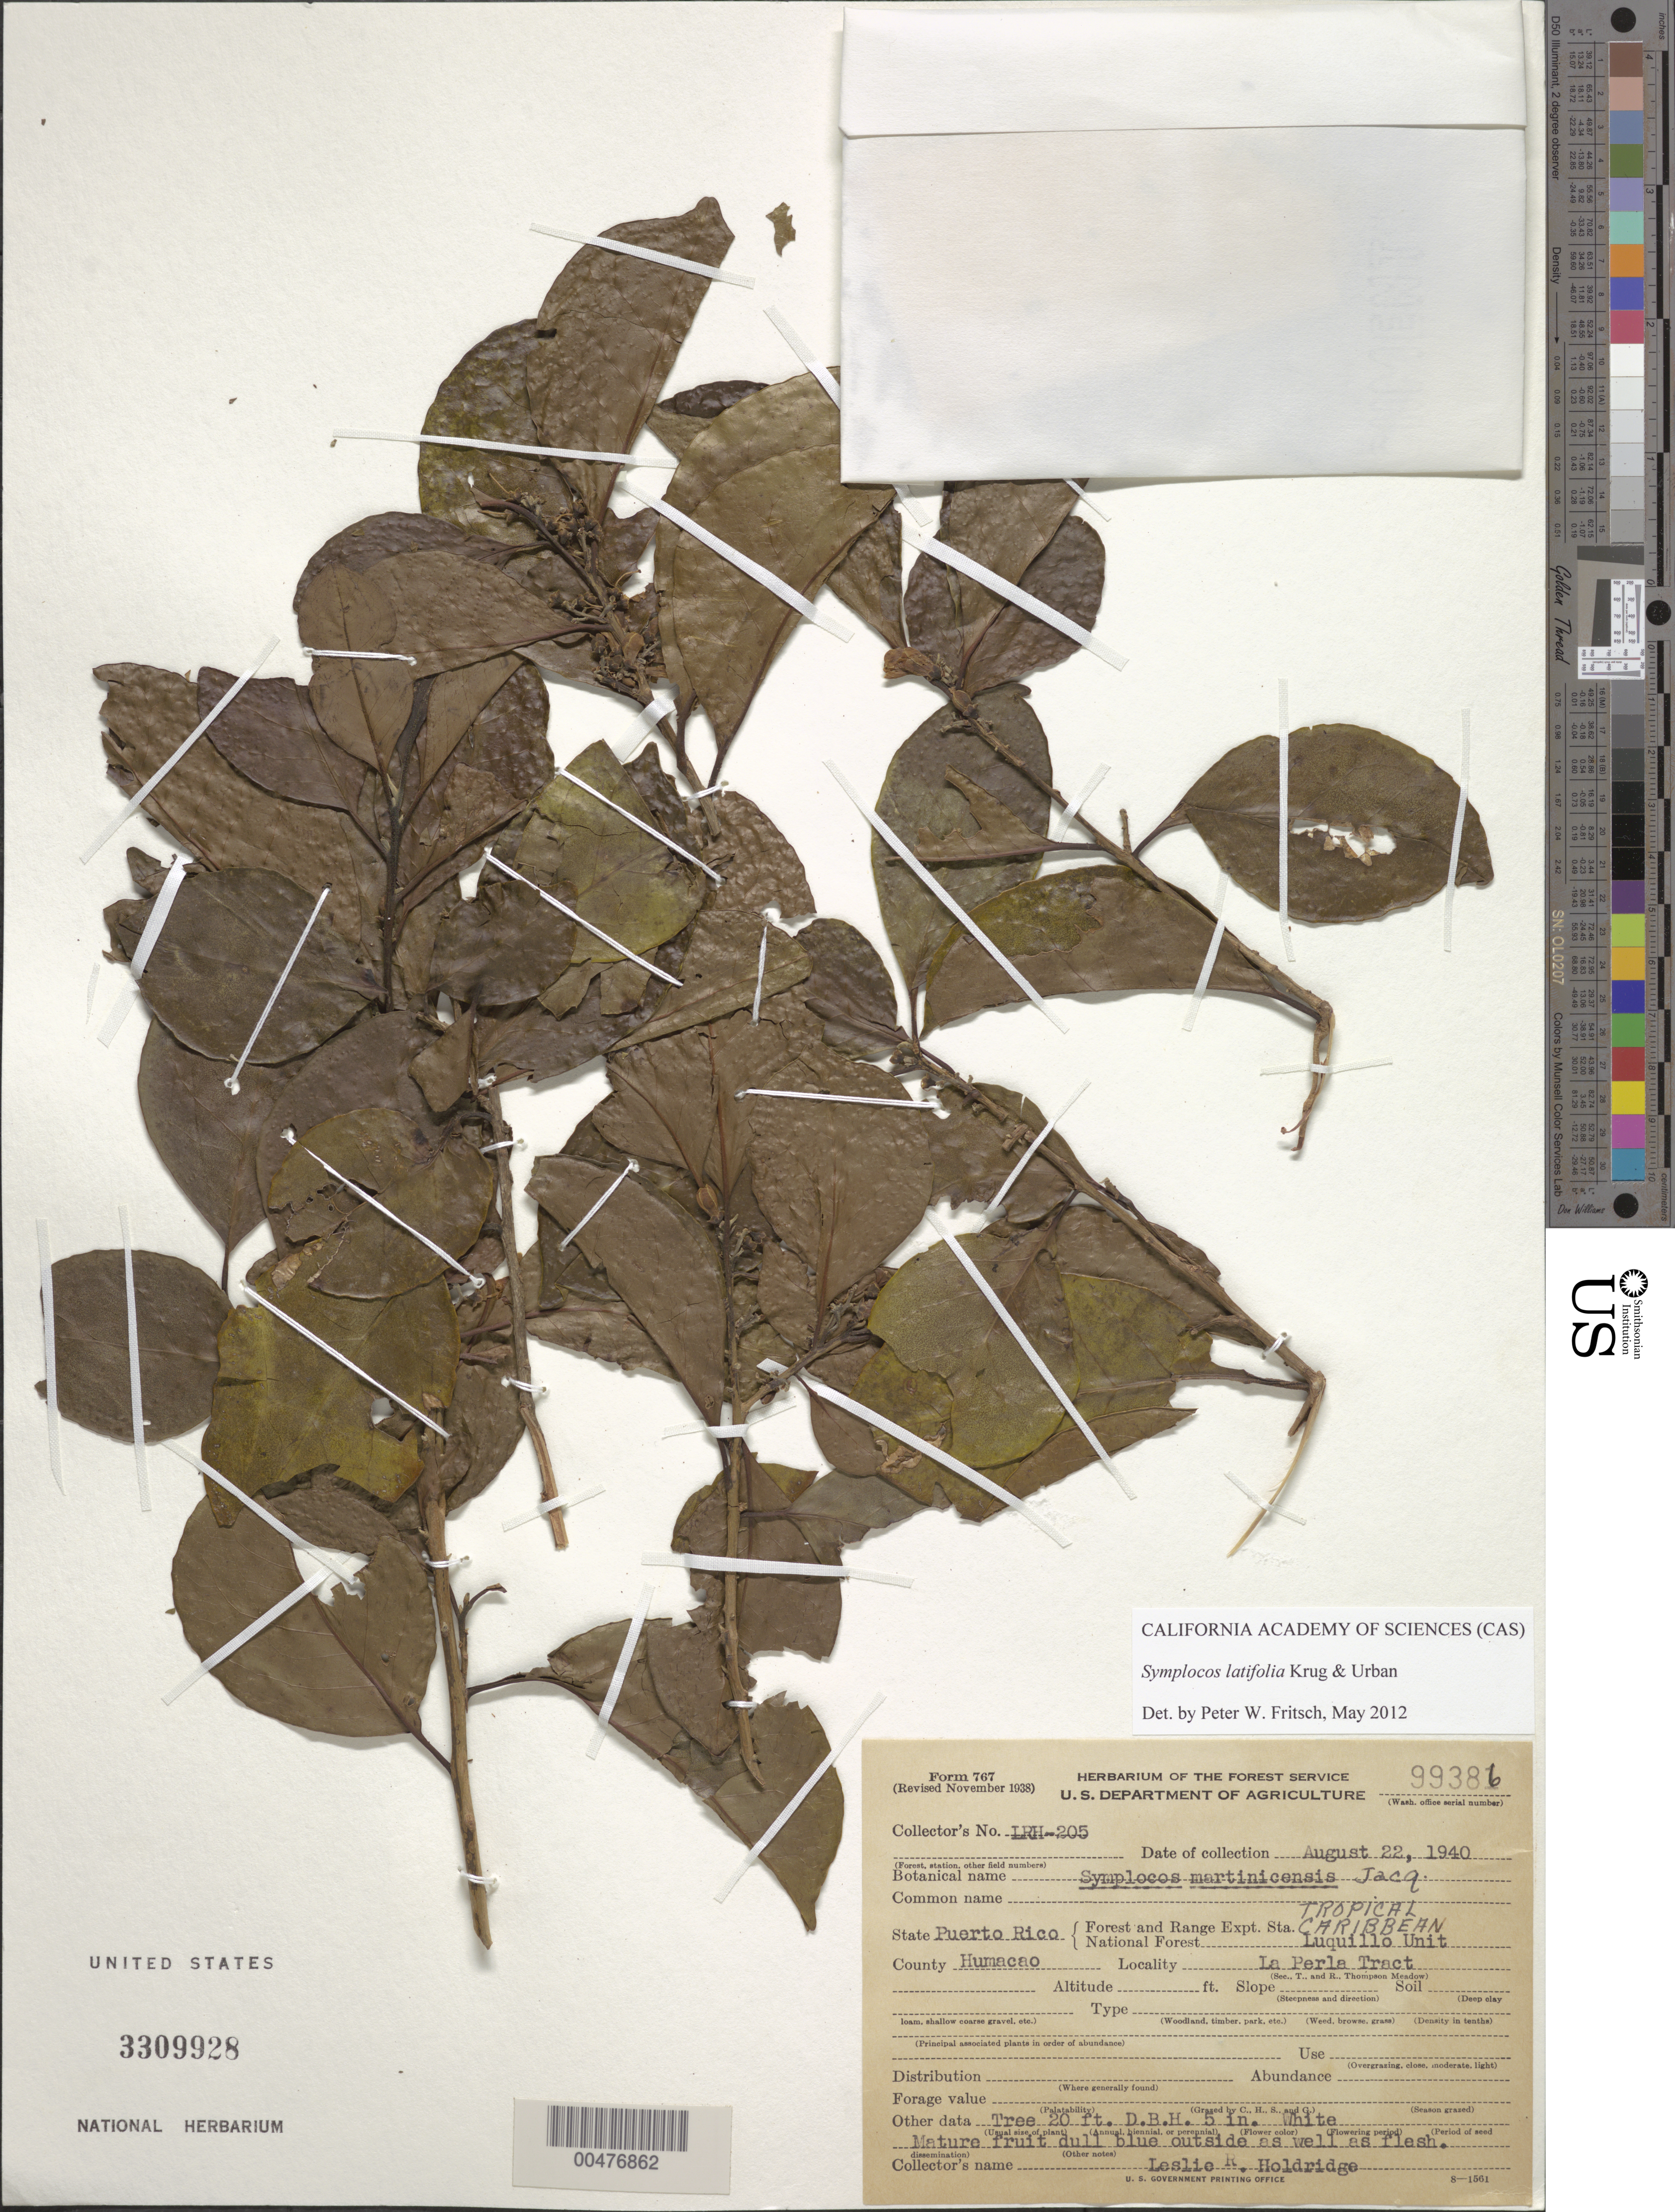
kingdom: Plantae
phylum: Tracheophyta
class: Magnoliopsida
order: Ericales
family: Symplocaceae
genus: Symplocos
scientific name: Symplocos martinicensis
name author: Jacq.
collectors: L. Holdridge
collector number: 205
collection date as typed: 22 Aug 1940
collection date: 1940-08-22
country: Puerto Rico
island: Greater Antilles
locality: Caribbean National Forest: La Perla Tract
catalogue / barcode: US 3309928